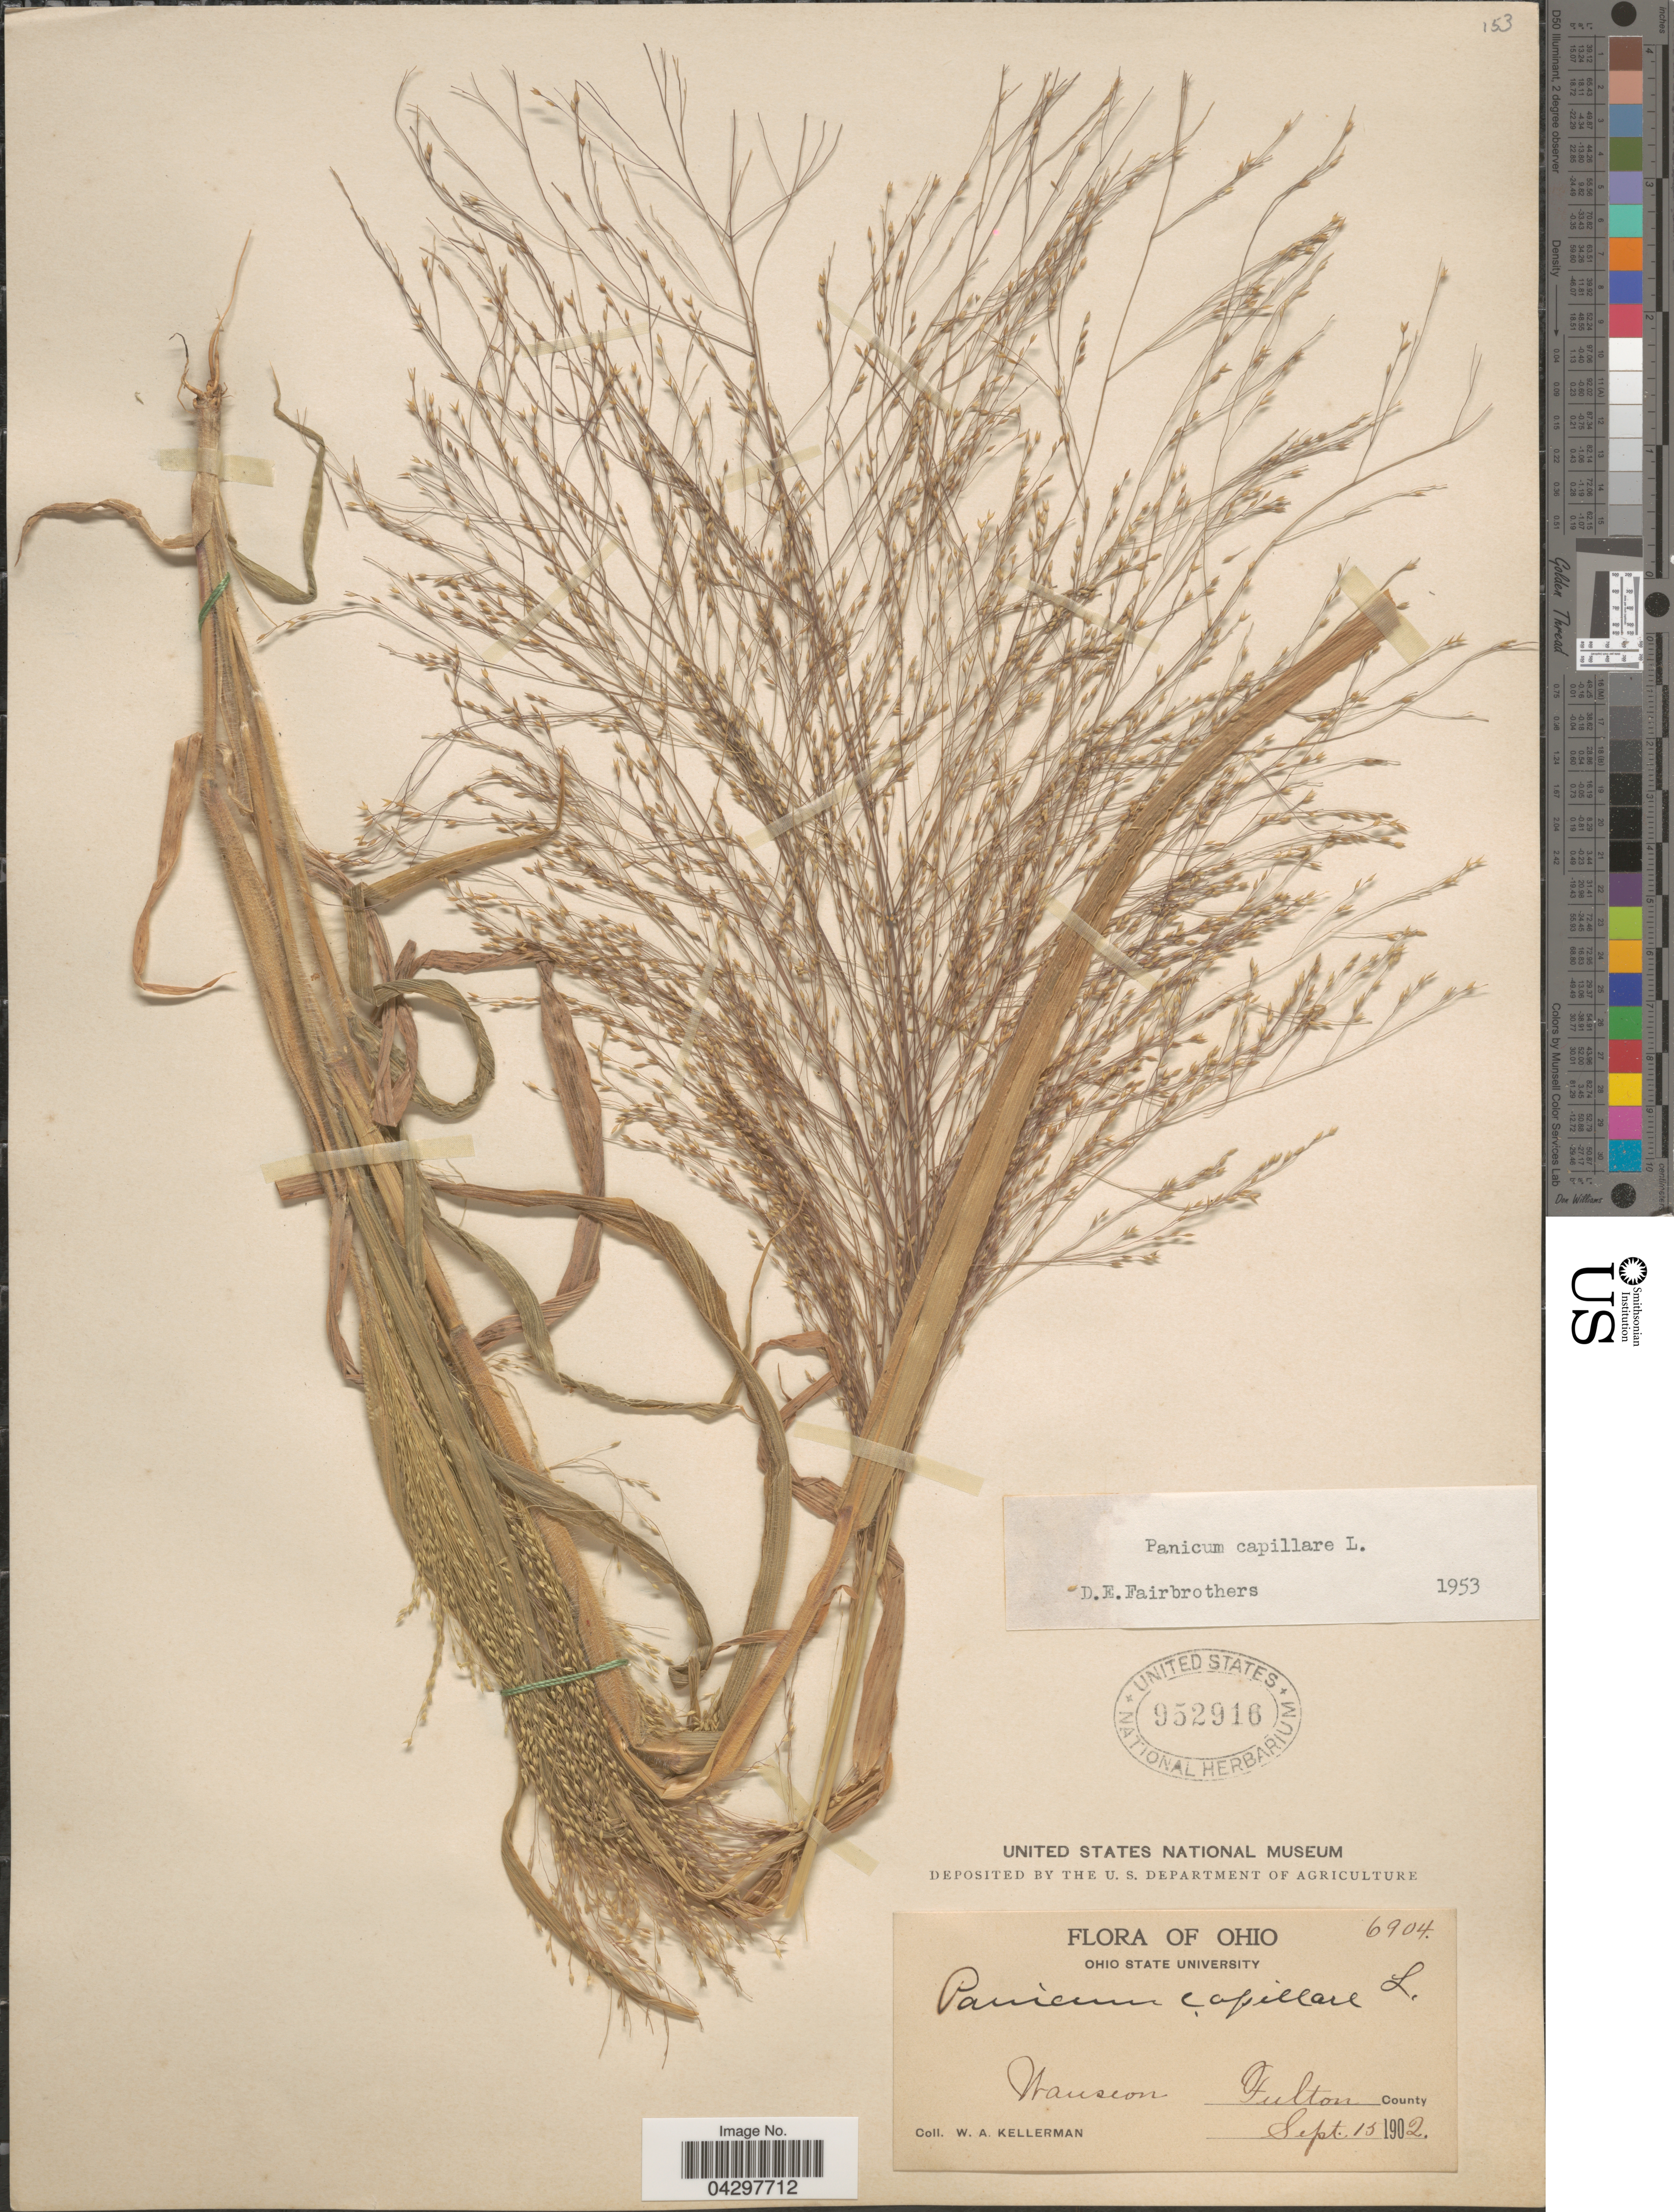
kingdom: Plantae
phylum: Tracheophyta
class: Liliopsida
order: Poales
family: Poaceae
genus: Panicum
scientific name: Panicum capillare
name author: L.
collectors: W. Kellerman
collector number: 6904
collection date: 1902-09-15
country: United States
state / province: Ohio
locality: Wauscon. Fulton County.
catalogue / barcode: US 952916